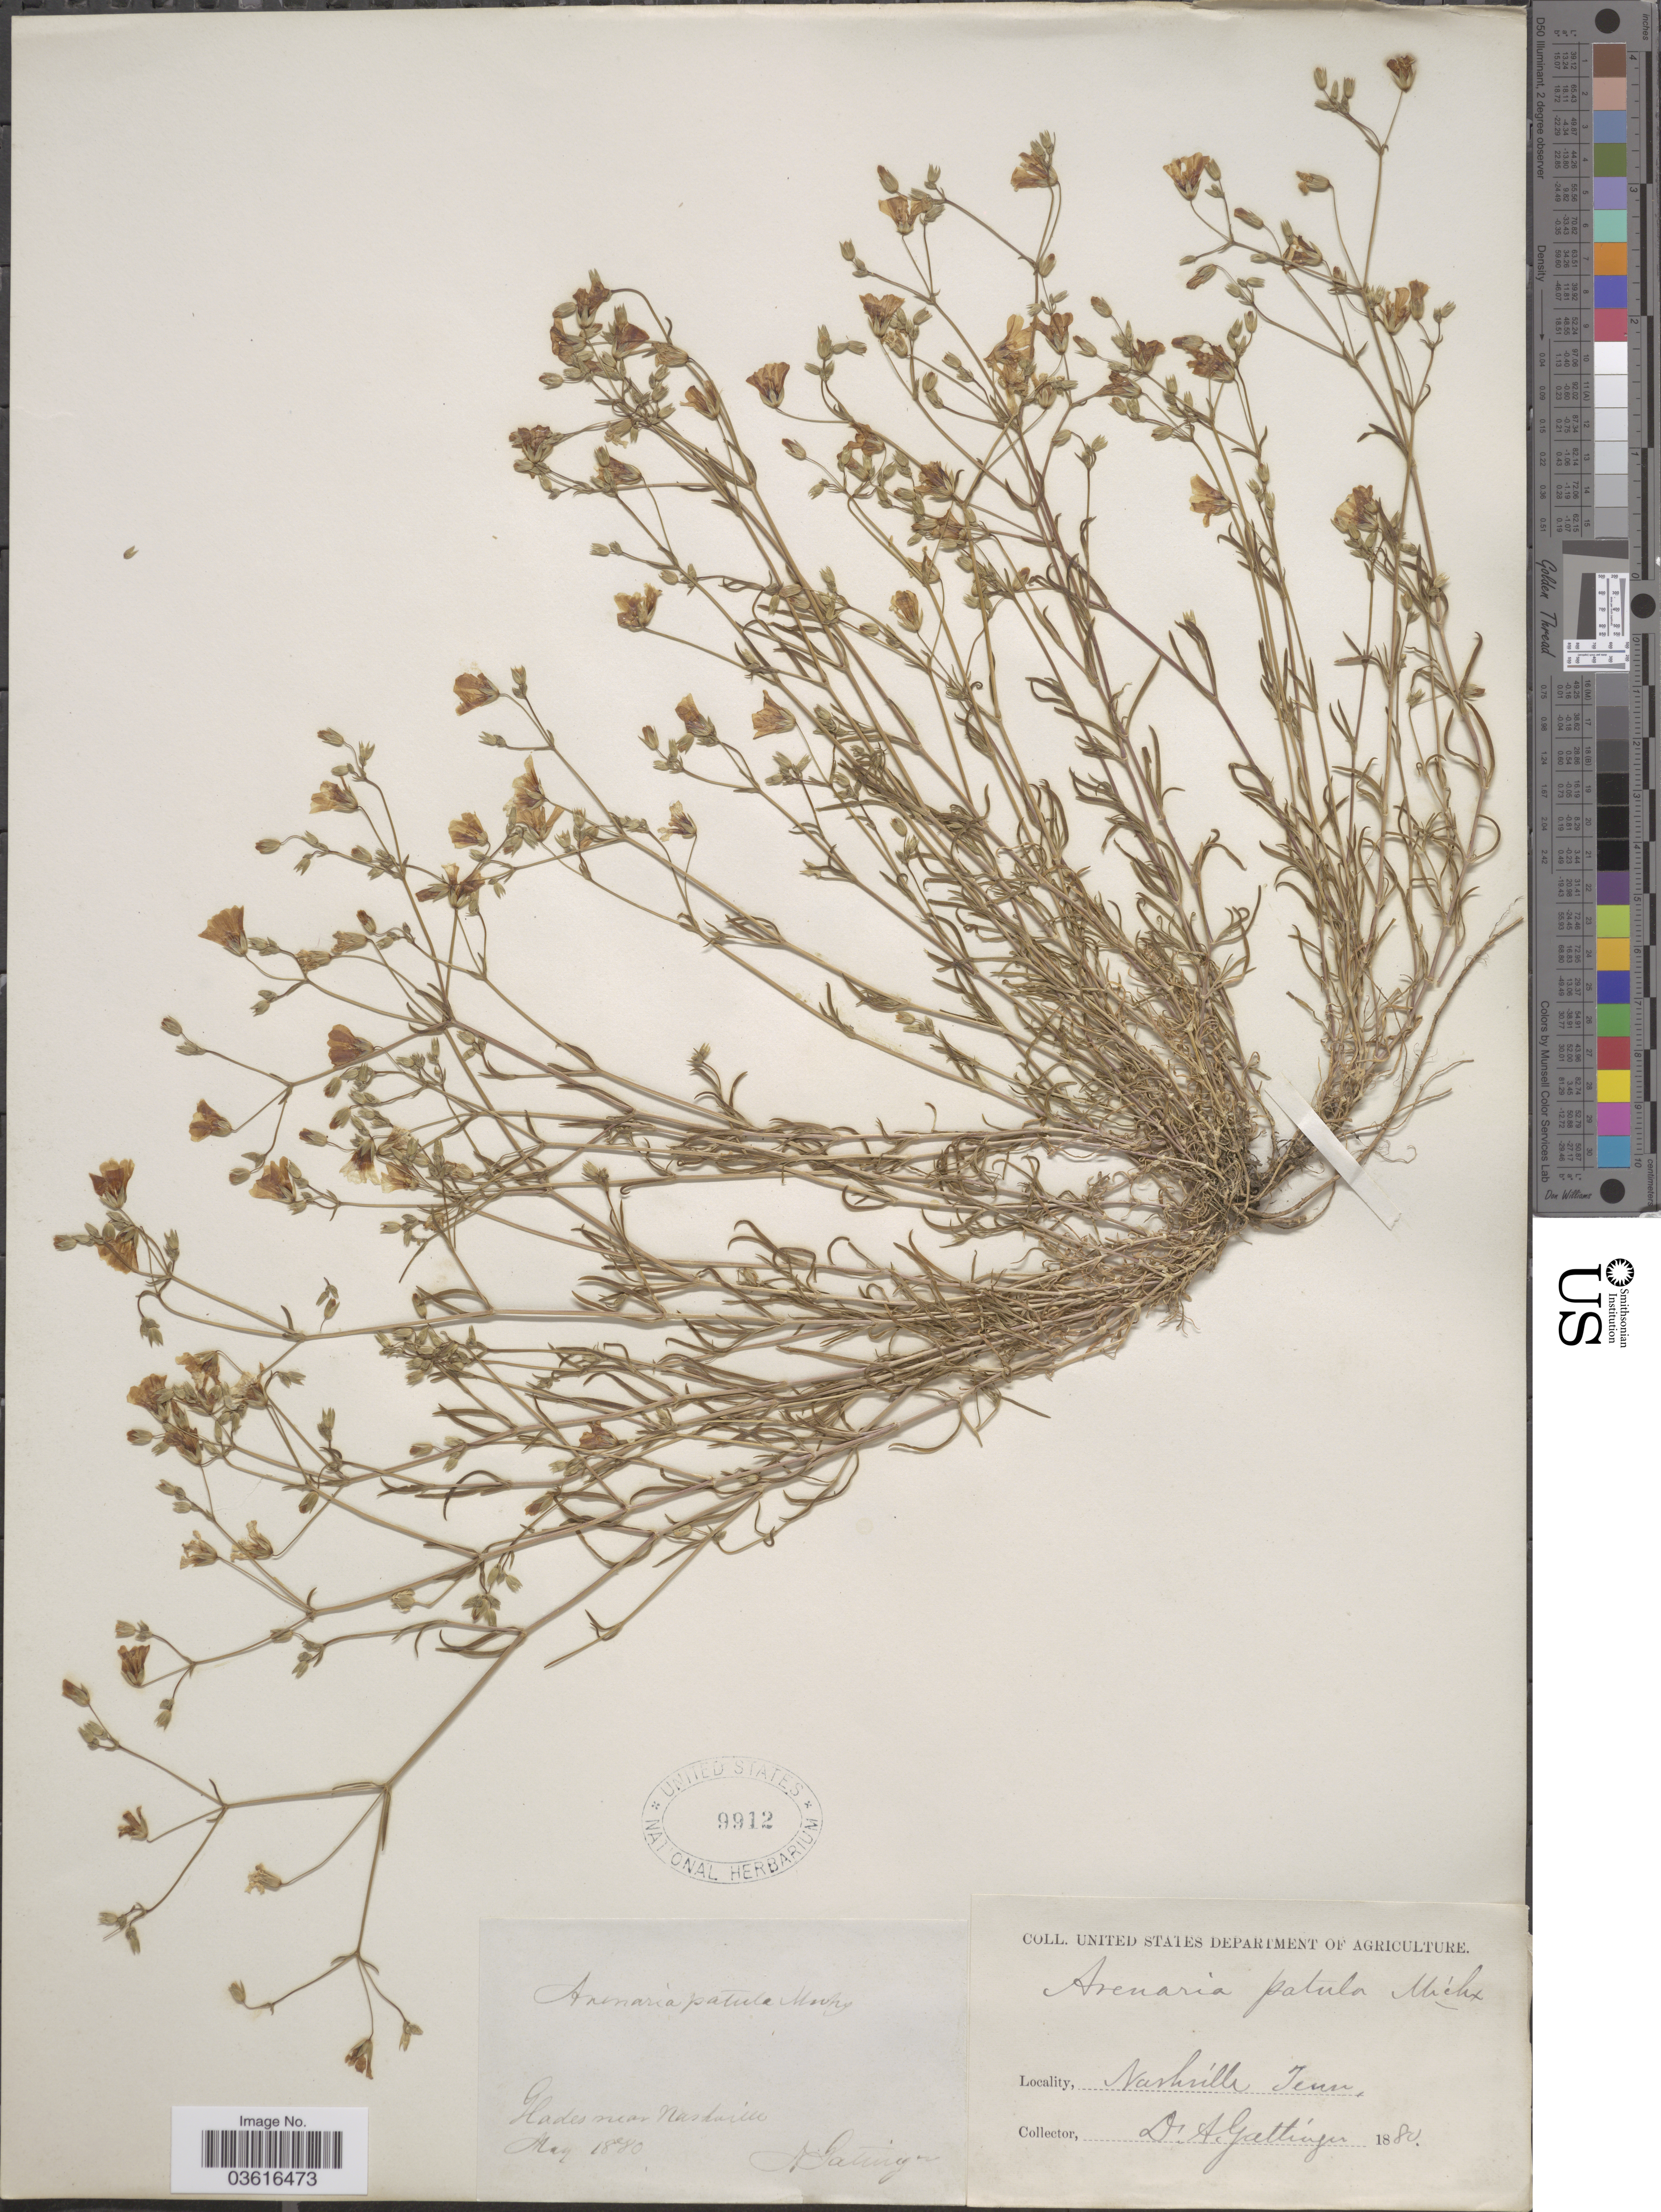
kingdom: Plantae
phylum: Tracheophyta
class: Magnoliopsida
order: Caryophyllales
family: Caryophyllaceae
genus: Minuartia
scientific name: Minuartia patula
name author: (Michx.) Mattf.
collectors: A. Gattinger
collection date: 1880-05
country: United States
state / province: Tennessee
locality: Glades near Nashville.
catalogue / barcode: US 9912